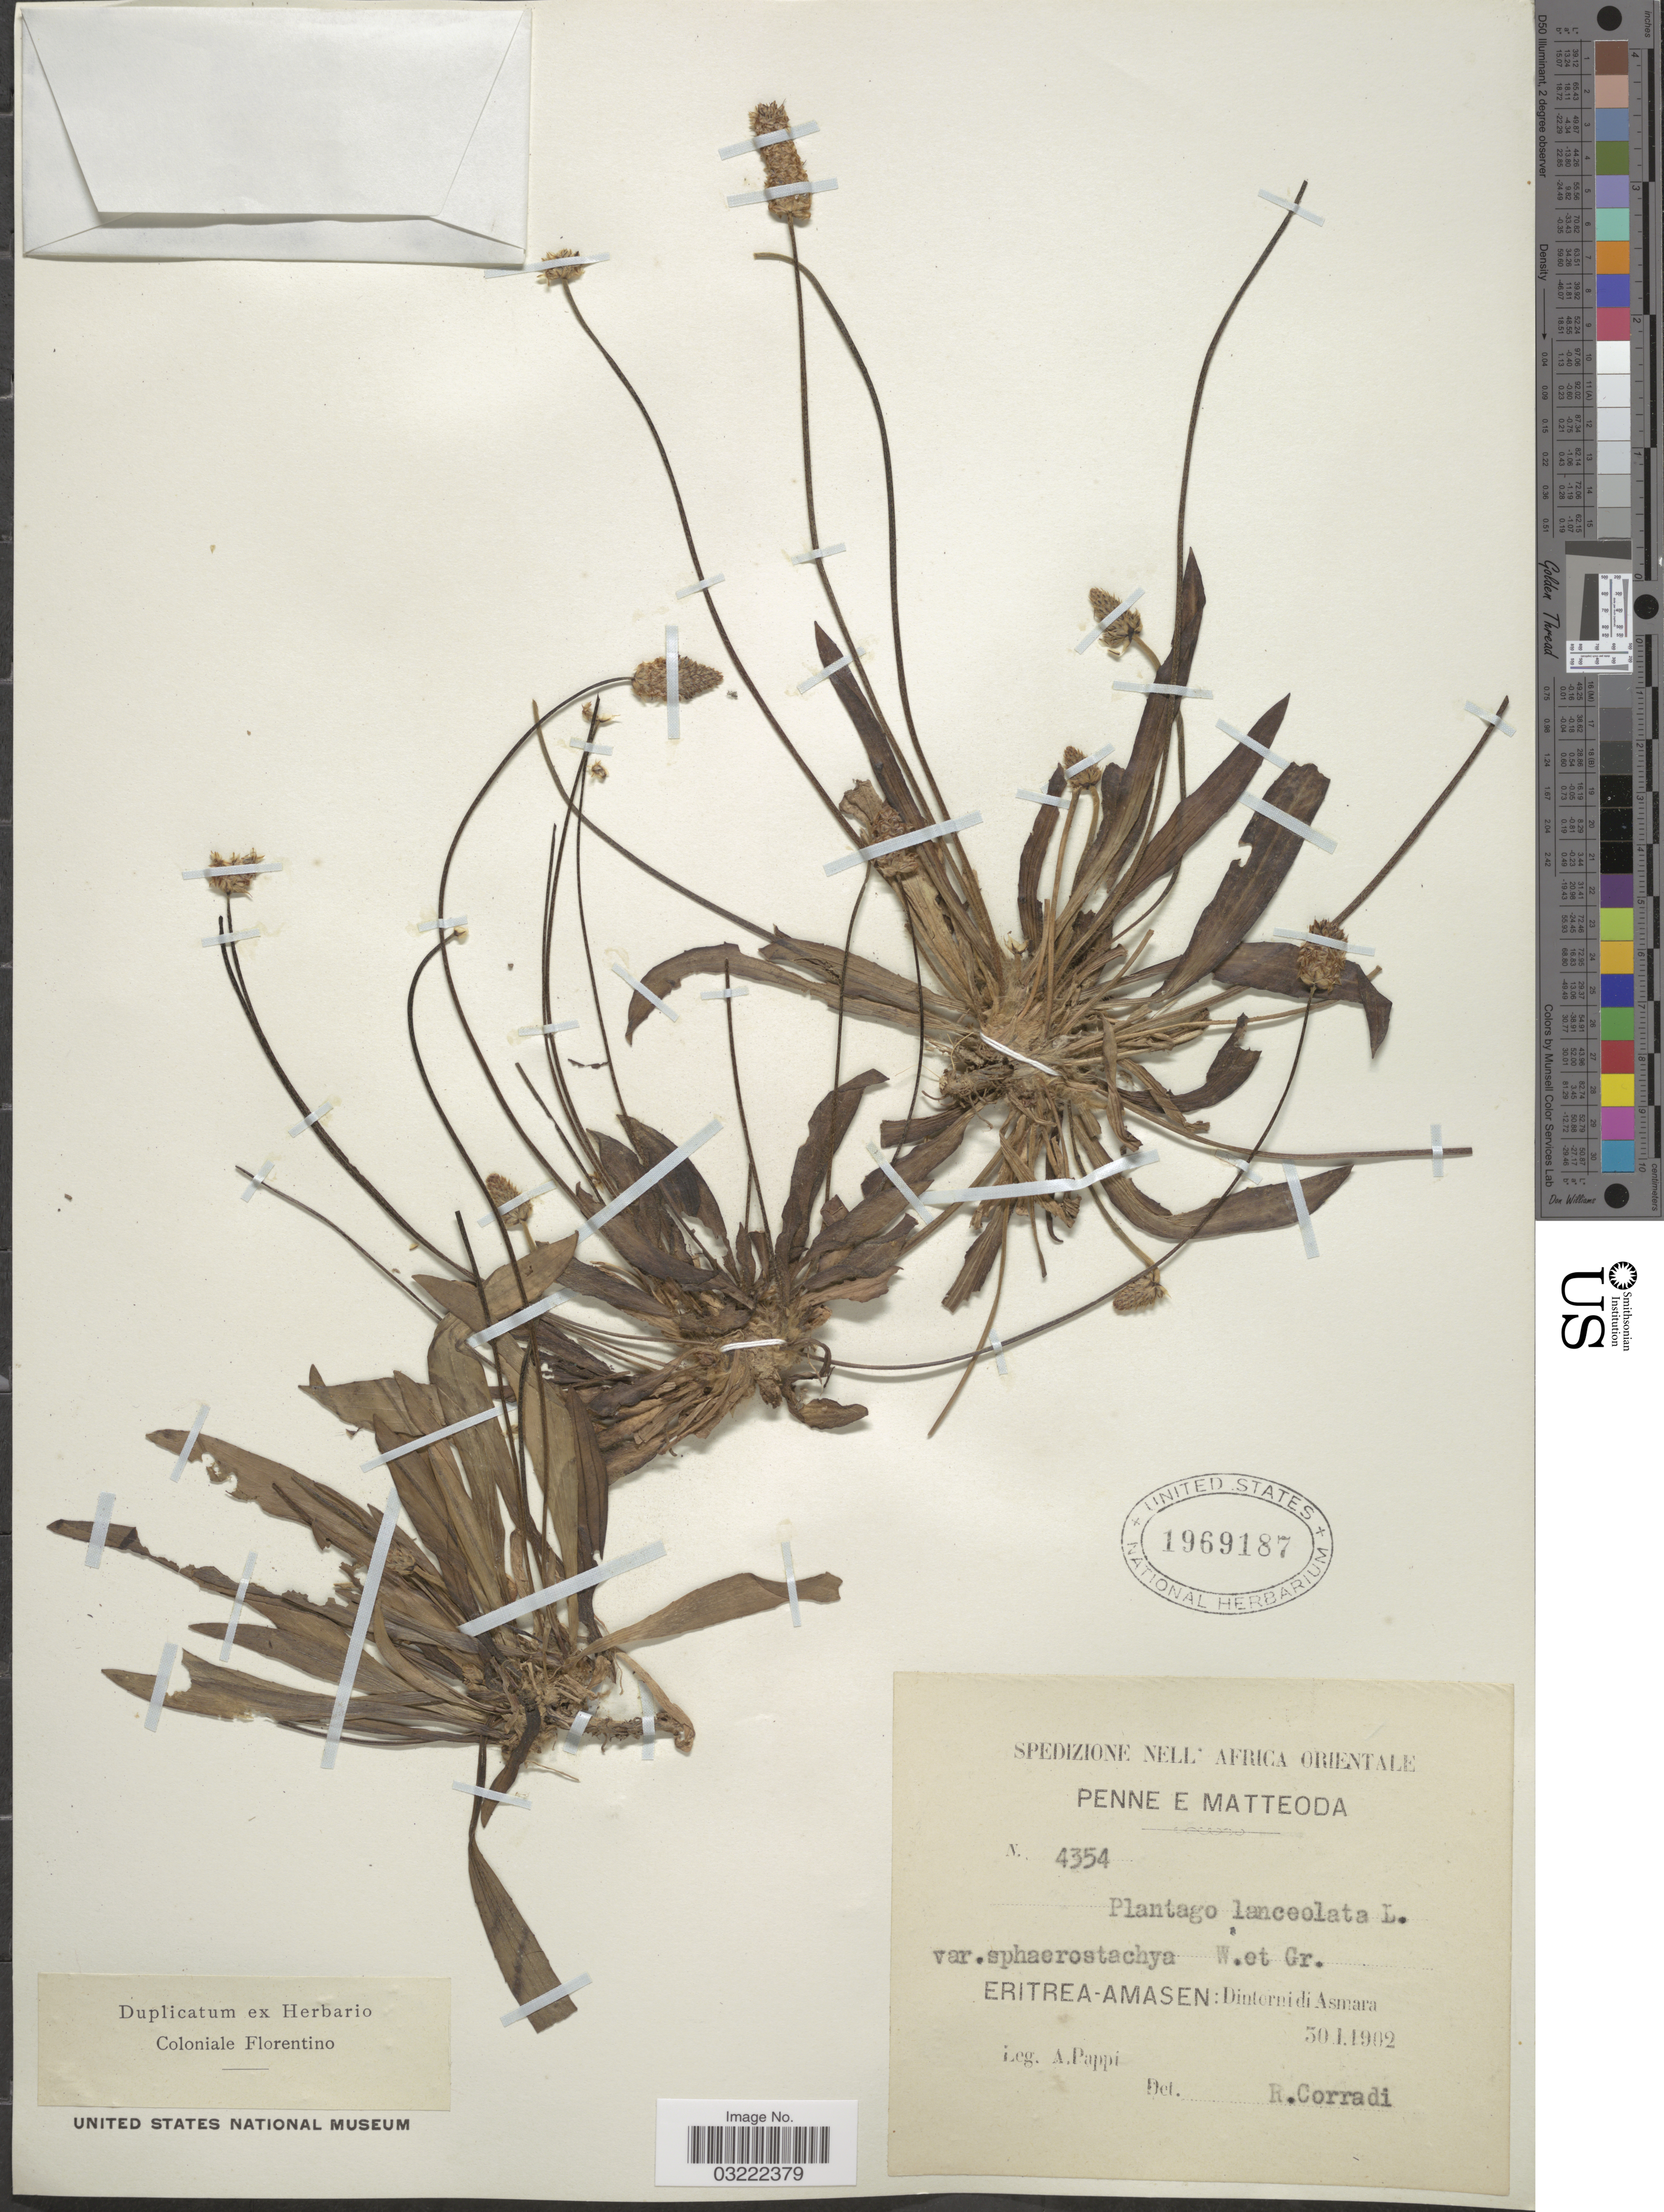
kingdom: Plantae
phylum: Tracheophyta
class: Magnoliopsida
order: Lamiales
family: Plantaginaceae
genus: Plantago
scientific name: Plantago lanceolata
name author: L.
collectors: A. Pappi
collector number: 4354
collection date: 1902-01-30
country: Eritrea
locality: Africa Orientale, Penne e Matteoda, Eritrea-Amasen: Dinternidi Asmara.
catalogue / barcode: US 1969187